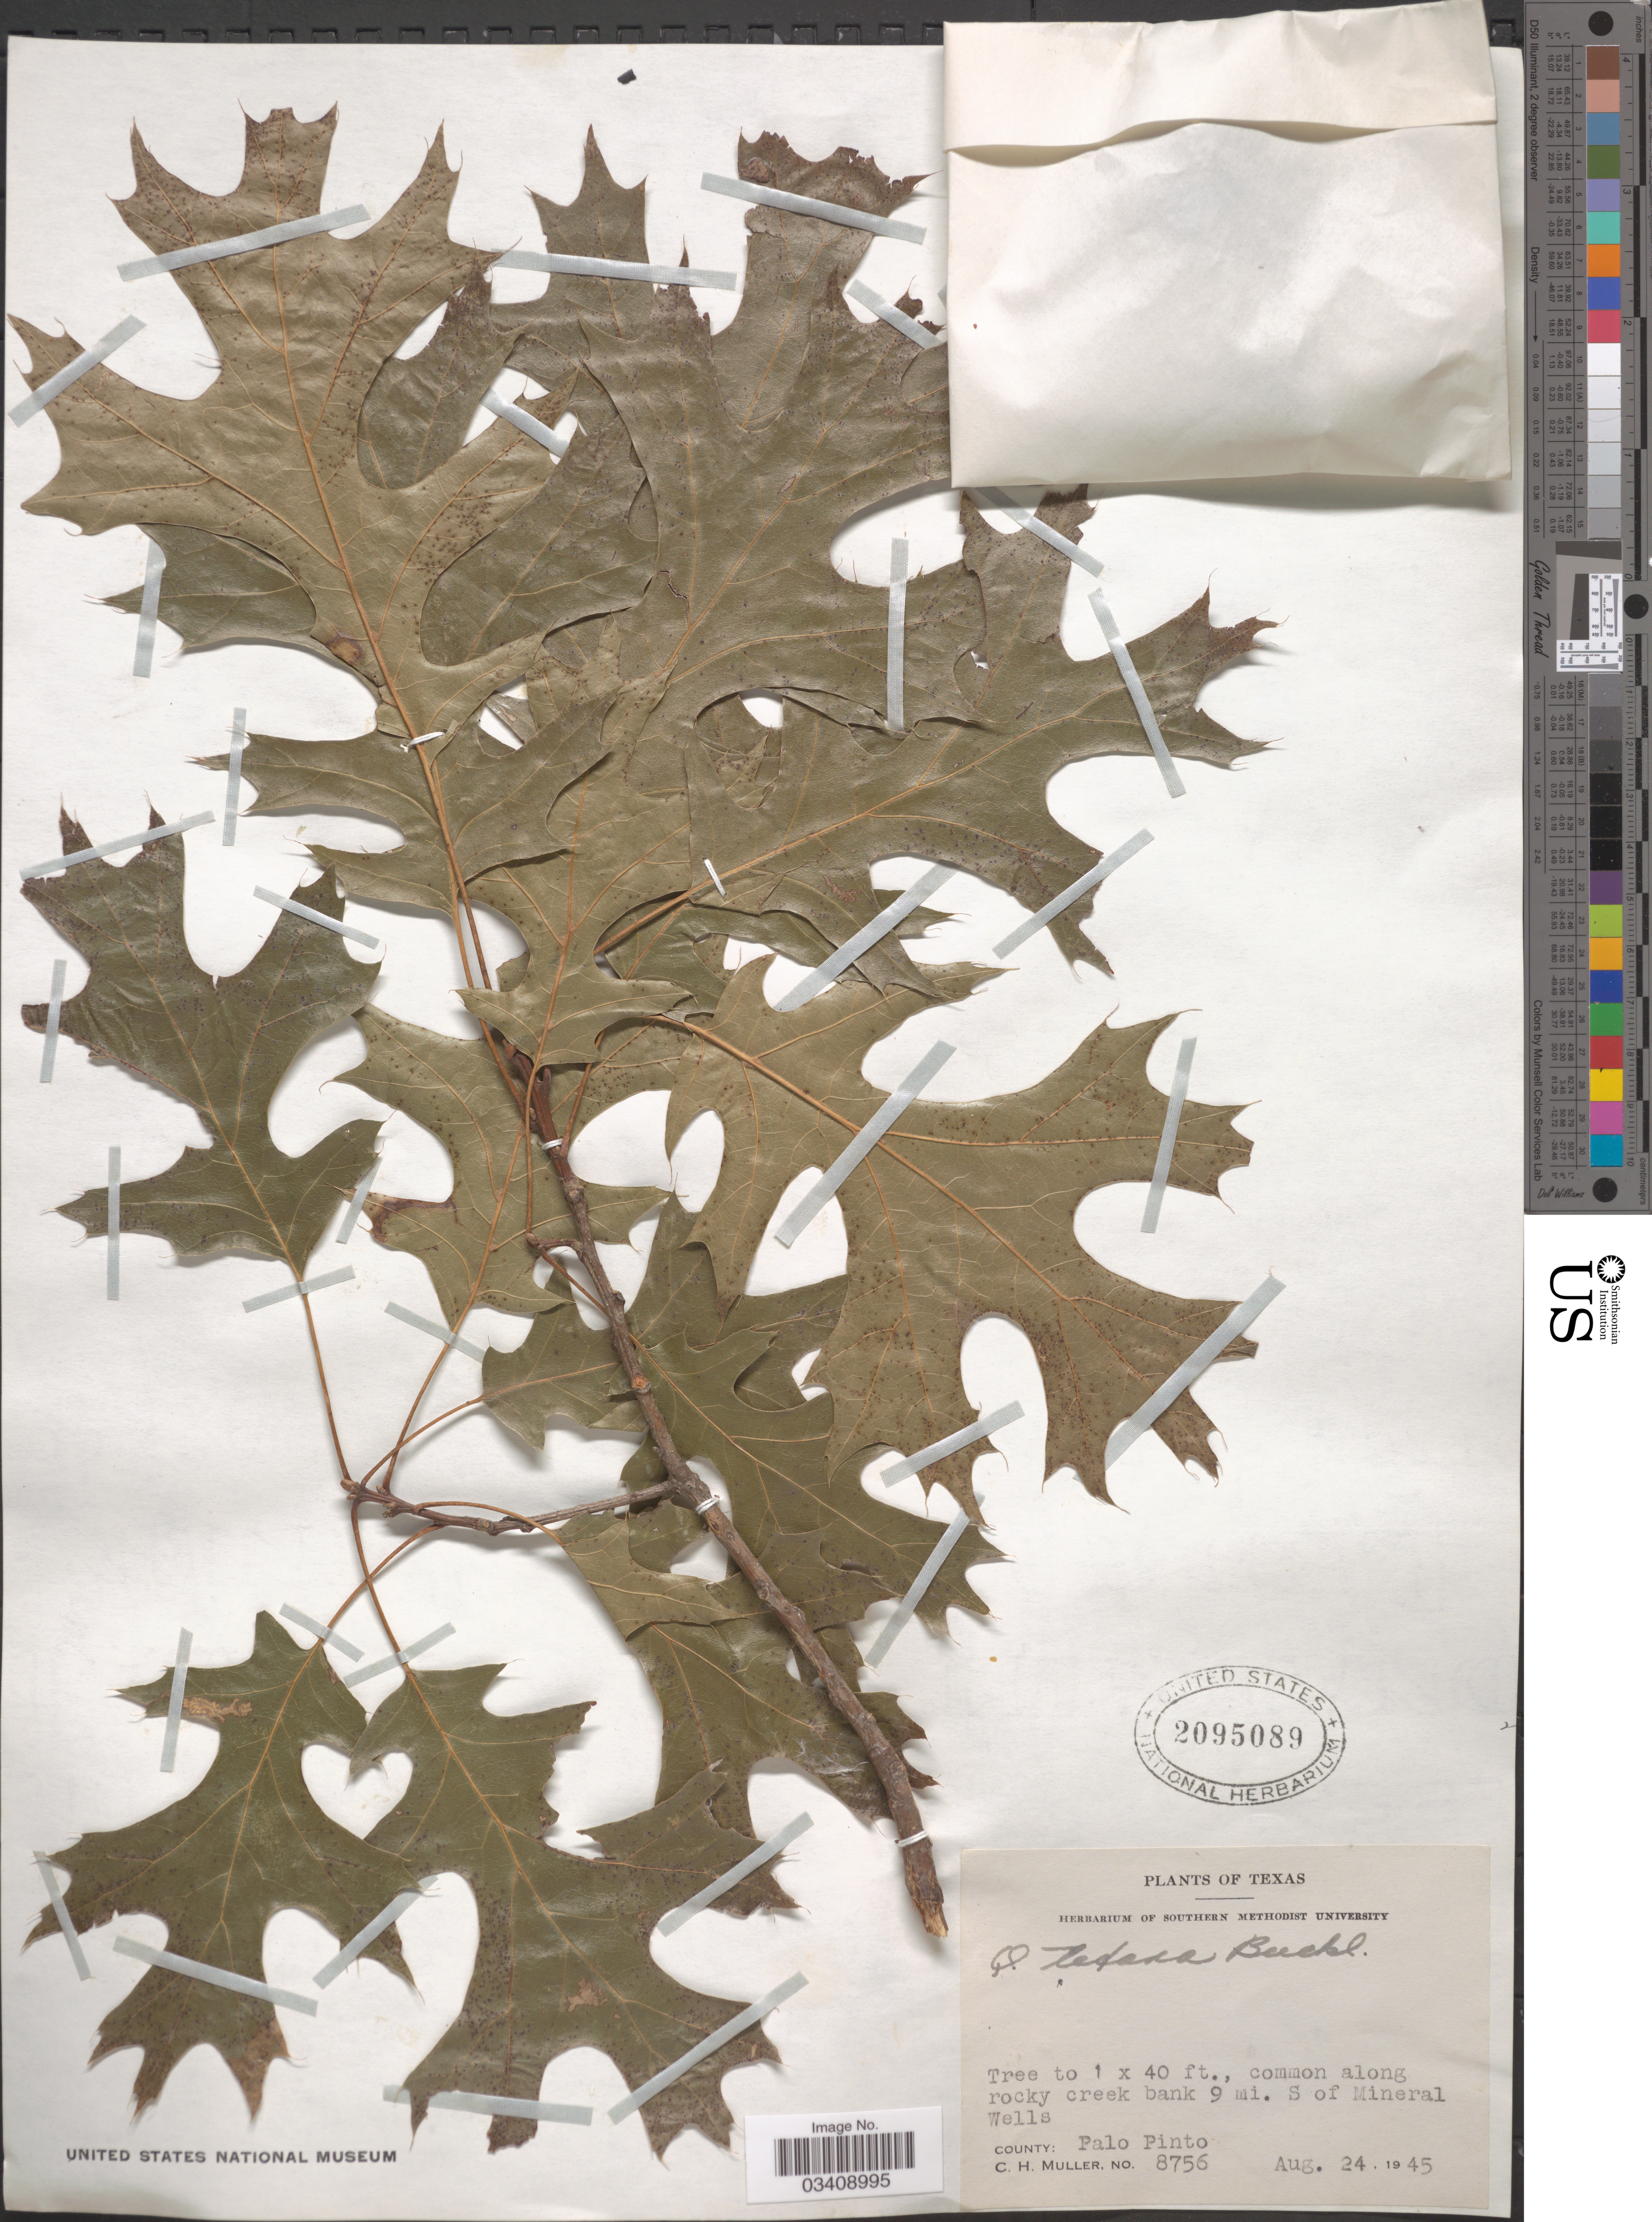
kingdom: Plantae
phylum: Tracheophyta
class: Magnoliopsida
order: Fagales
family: Fagaceae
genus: Quercus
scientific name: Quercus texana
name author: Buckley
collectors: C. H. Mueller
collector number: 8756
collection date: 1945-08-24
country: United States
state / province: Texas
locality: Along rocky creek bank 9 mi. S of Mineral Wells. County: Palo Pinto.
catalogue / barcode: US 2095089